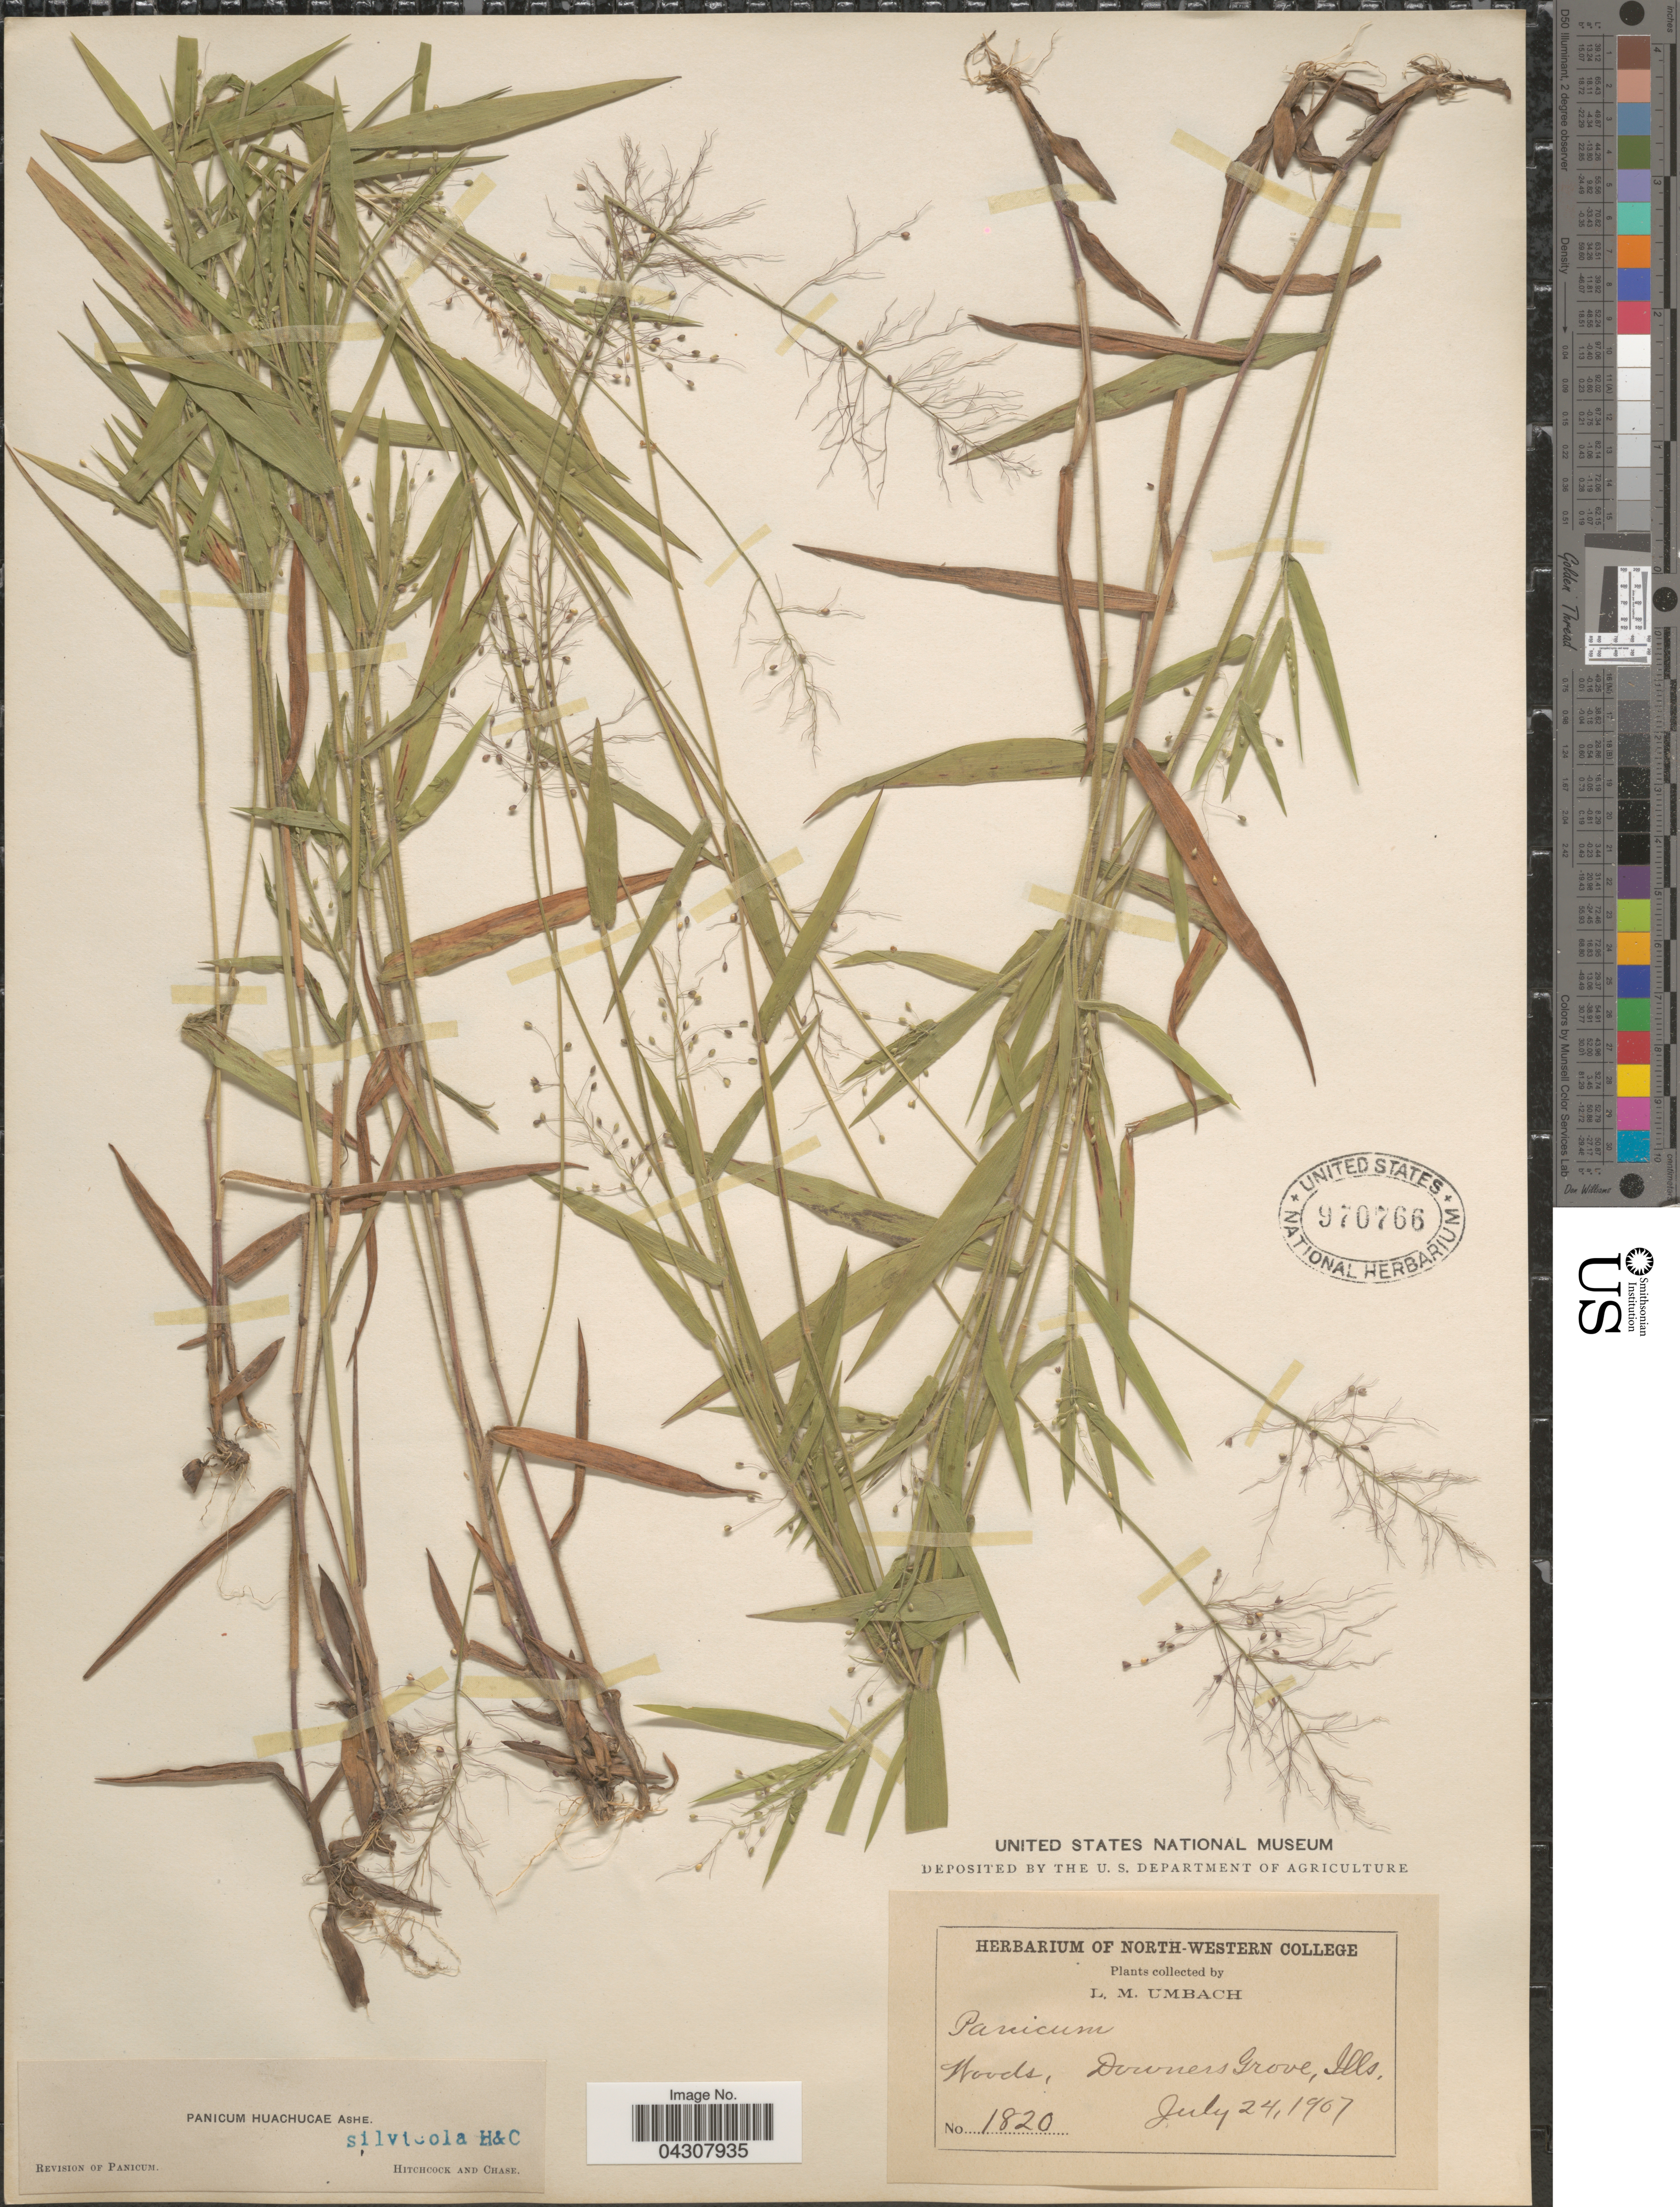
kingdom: Plantae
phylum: Tracheophyta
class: Liliopsida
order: Poales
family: Poaceae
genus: Dichanthelium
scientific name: Dichanthelium acuminatum var. acuminatum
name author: (Sw.) Gould & C.A. Clark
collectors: L. M. Umbach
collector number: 1820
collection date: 1907-07-24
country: United States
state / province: Illinois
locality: Woods, Downers Grove.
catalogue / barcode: US 970766